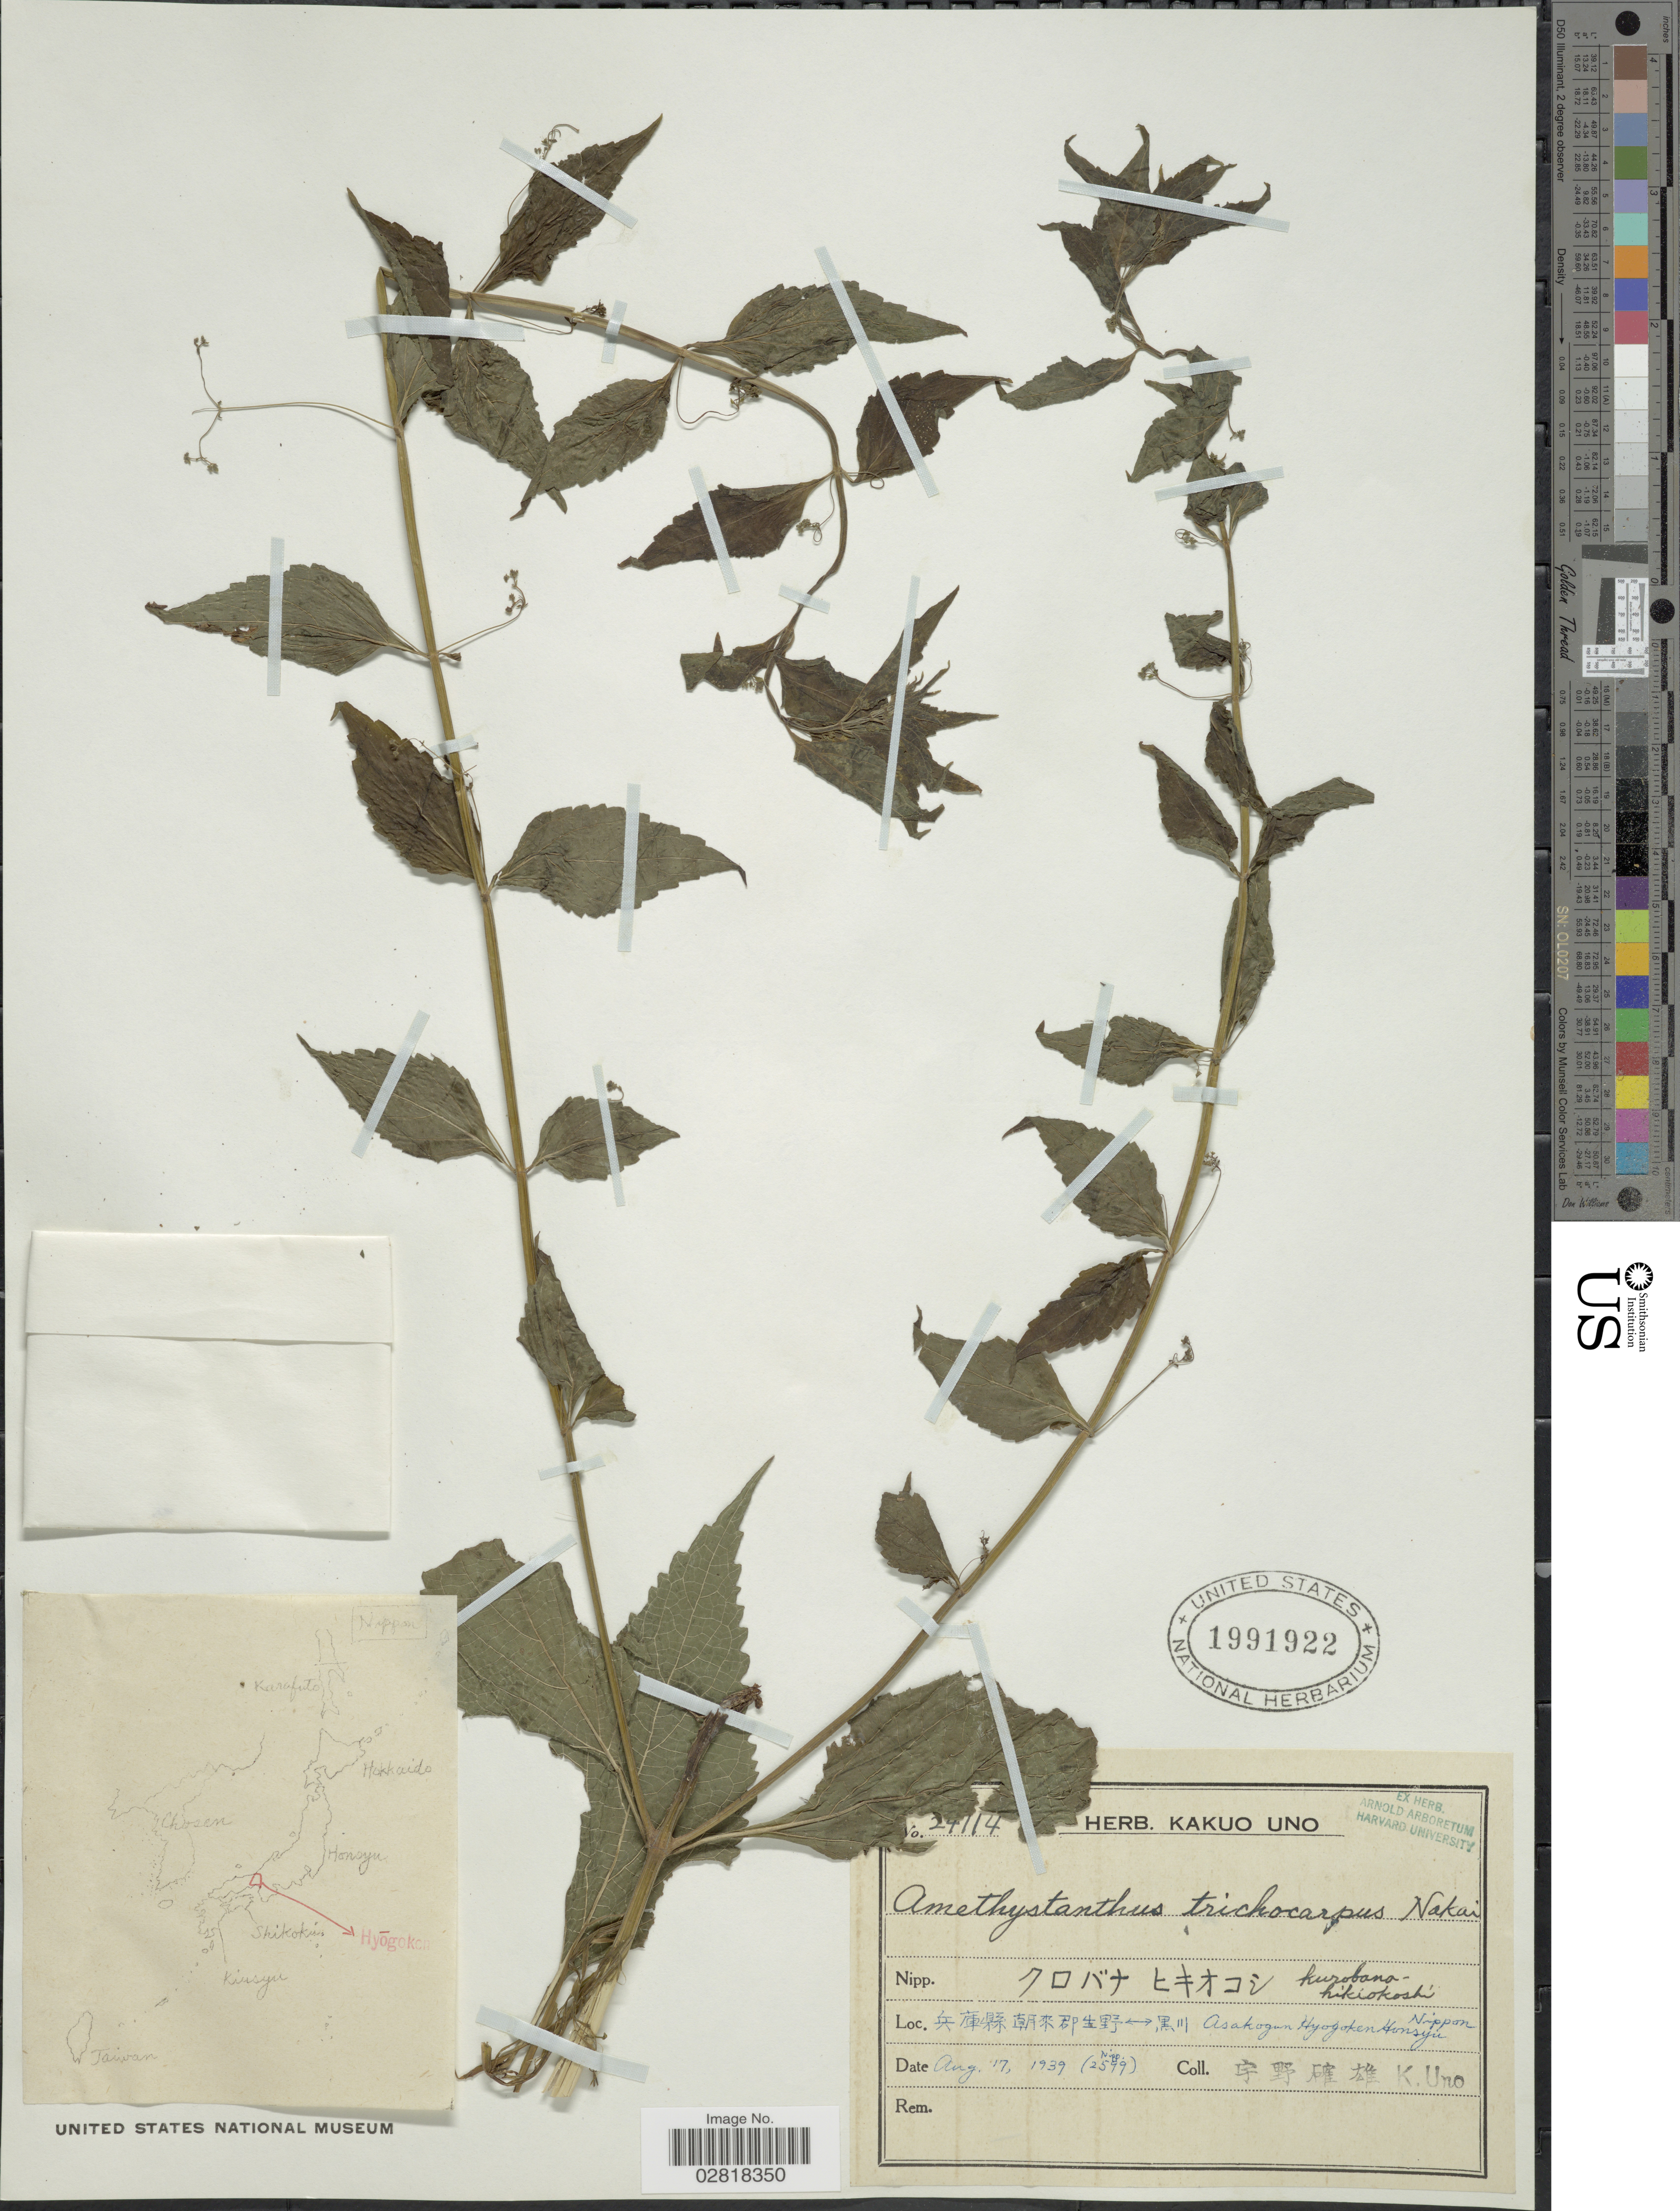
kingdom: Plantae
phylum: Tracheophyta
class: Magnoliopsida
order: Lamiales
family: Lamiaceae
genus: Plectranthus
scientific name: Plectranthus trichocarpus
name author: Maxim.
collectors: K. Uno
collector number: Nipp.2599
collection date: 1939-08-17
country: Japan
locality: Asakogun Hyogoken Honsyu, Nippon.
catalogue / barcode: US 1991922